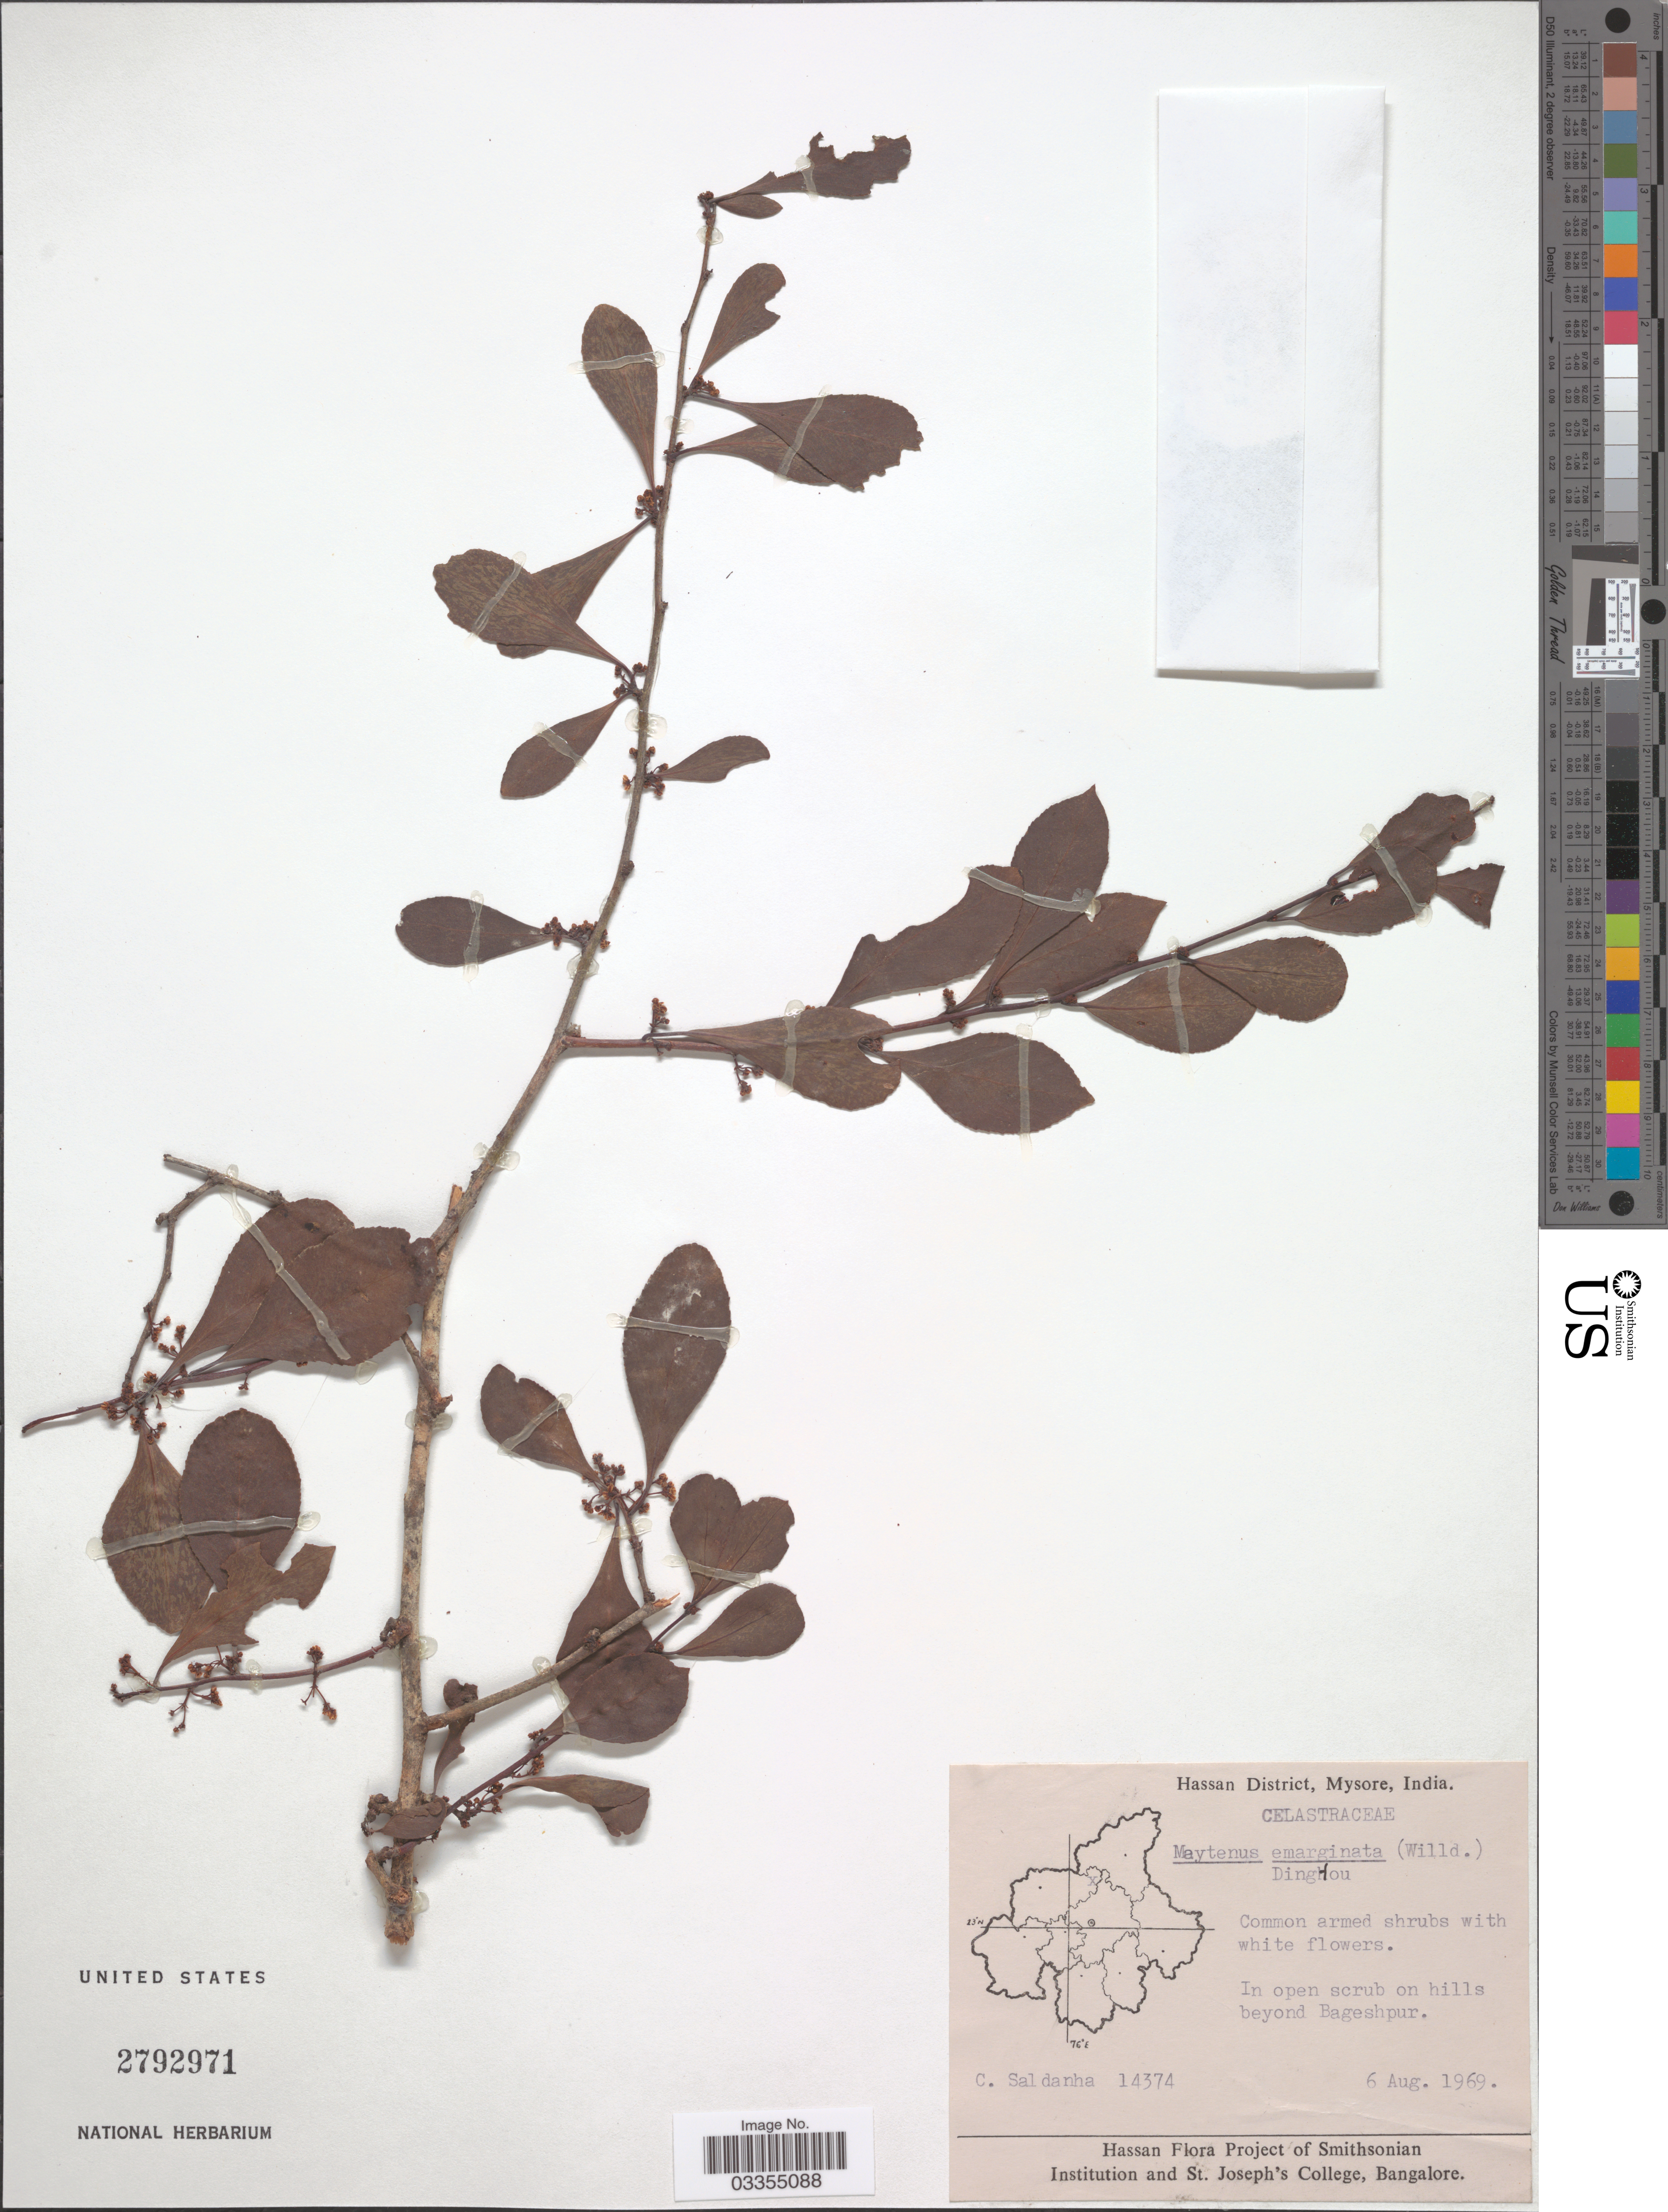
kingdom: Plantae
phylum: Tracheophyta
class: Magnoliopsida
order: Celastrales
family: Celastraceae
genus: Gymnosporia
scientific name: Gymnosporia montana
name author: (Roth) Benth.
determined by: Strong, Mark T., (BOT), Smithsonian Institution - National Museum of Natural History (UNITED STATES)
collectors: C. Saldanha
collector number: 14374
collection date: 1969-08-06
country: India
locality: Hassan District, Mysore. In open scrub on hills beyond Bageshpur.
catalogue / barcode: US 2792971